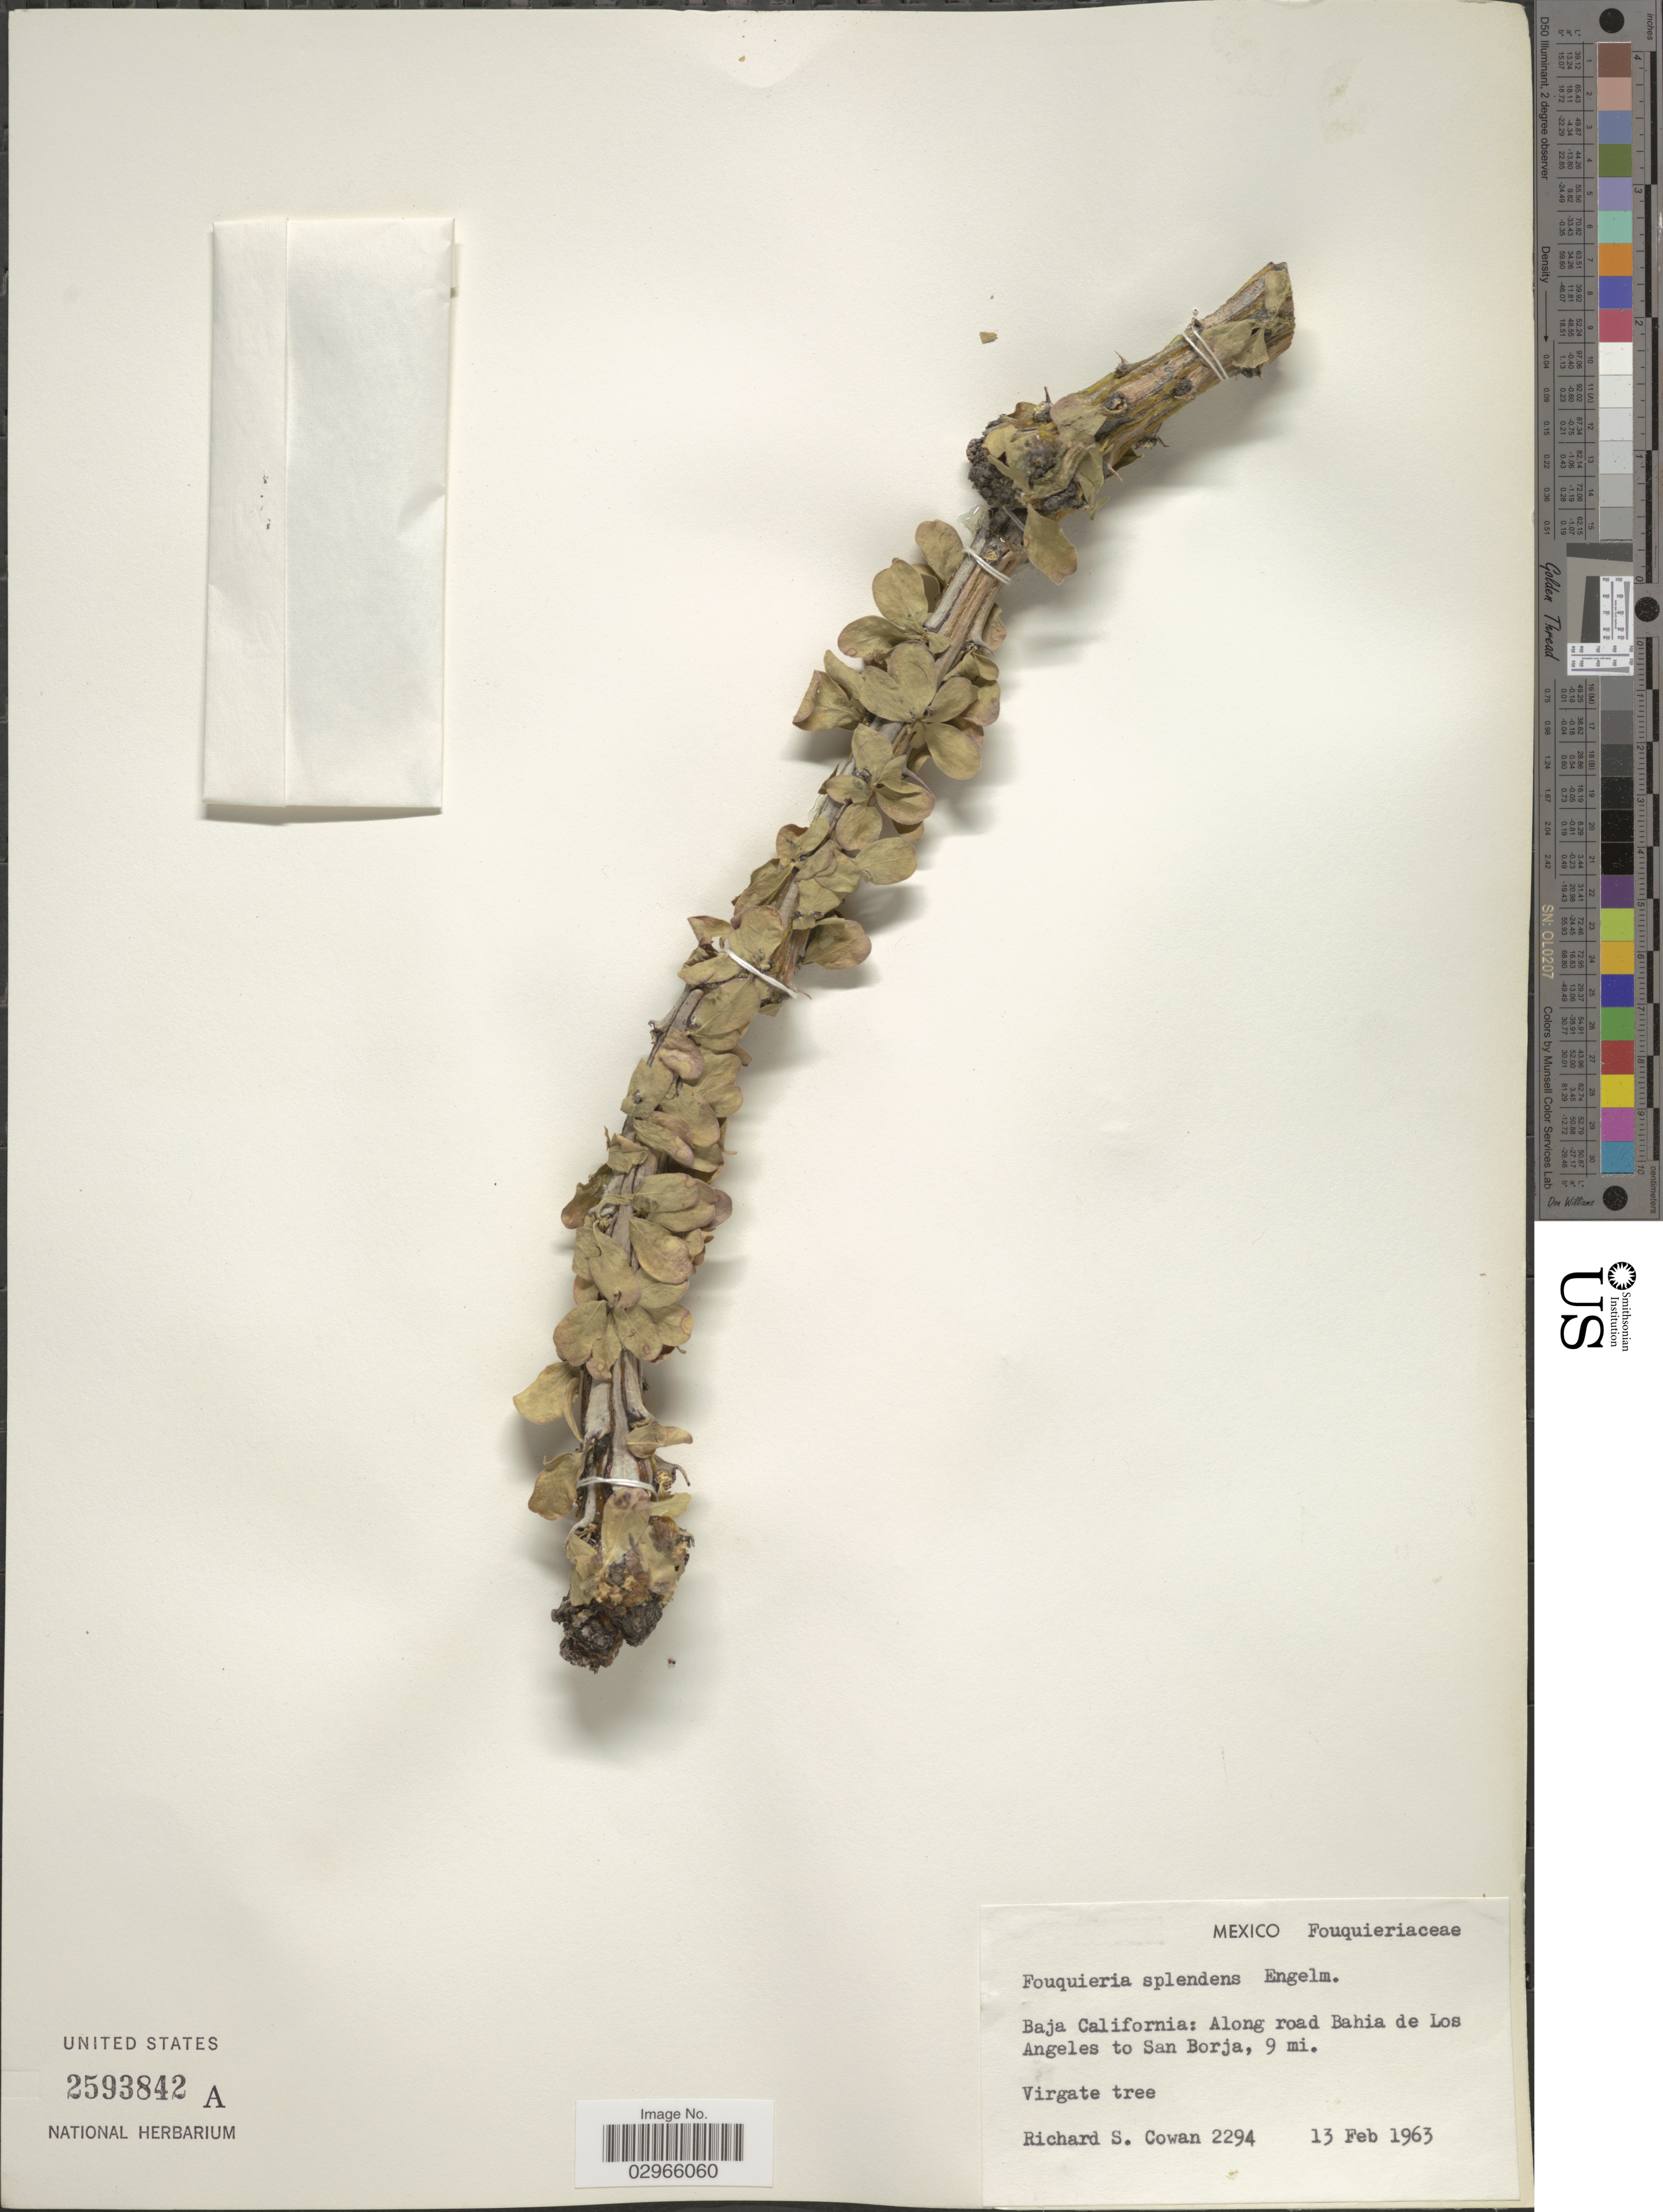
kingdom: Plantae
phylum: Tracheophyta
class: Magnoliopsida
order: Ericales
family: Fouquieriaceae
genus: Fouquieria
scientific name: Fouquieria splendens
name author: Engelm.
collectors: R. S. Cowan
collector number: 2294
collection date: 1963-02-13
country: Mexico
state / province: Baja California Norte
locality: Along road Bahia de Los Angeles to San Borja, 9 mi.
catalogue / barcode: US 2593842A